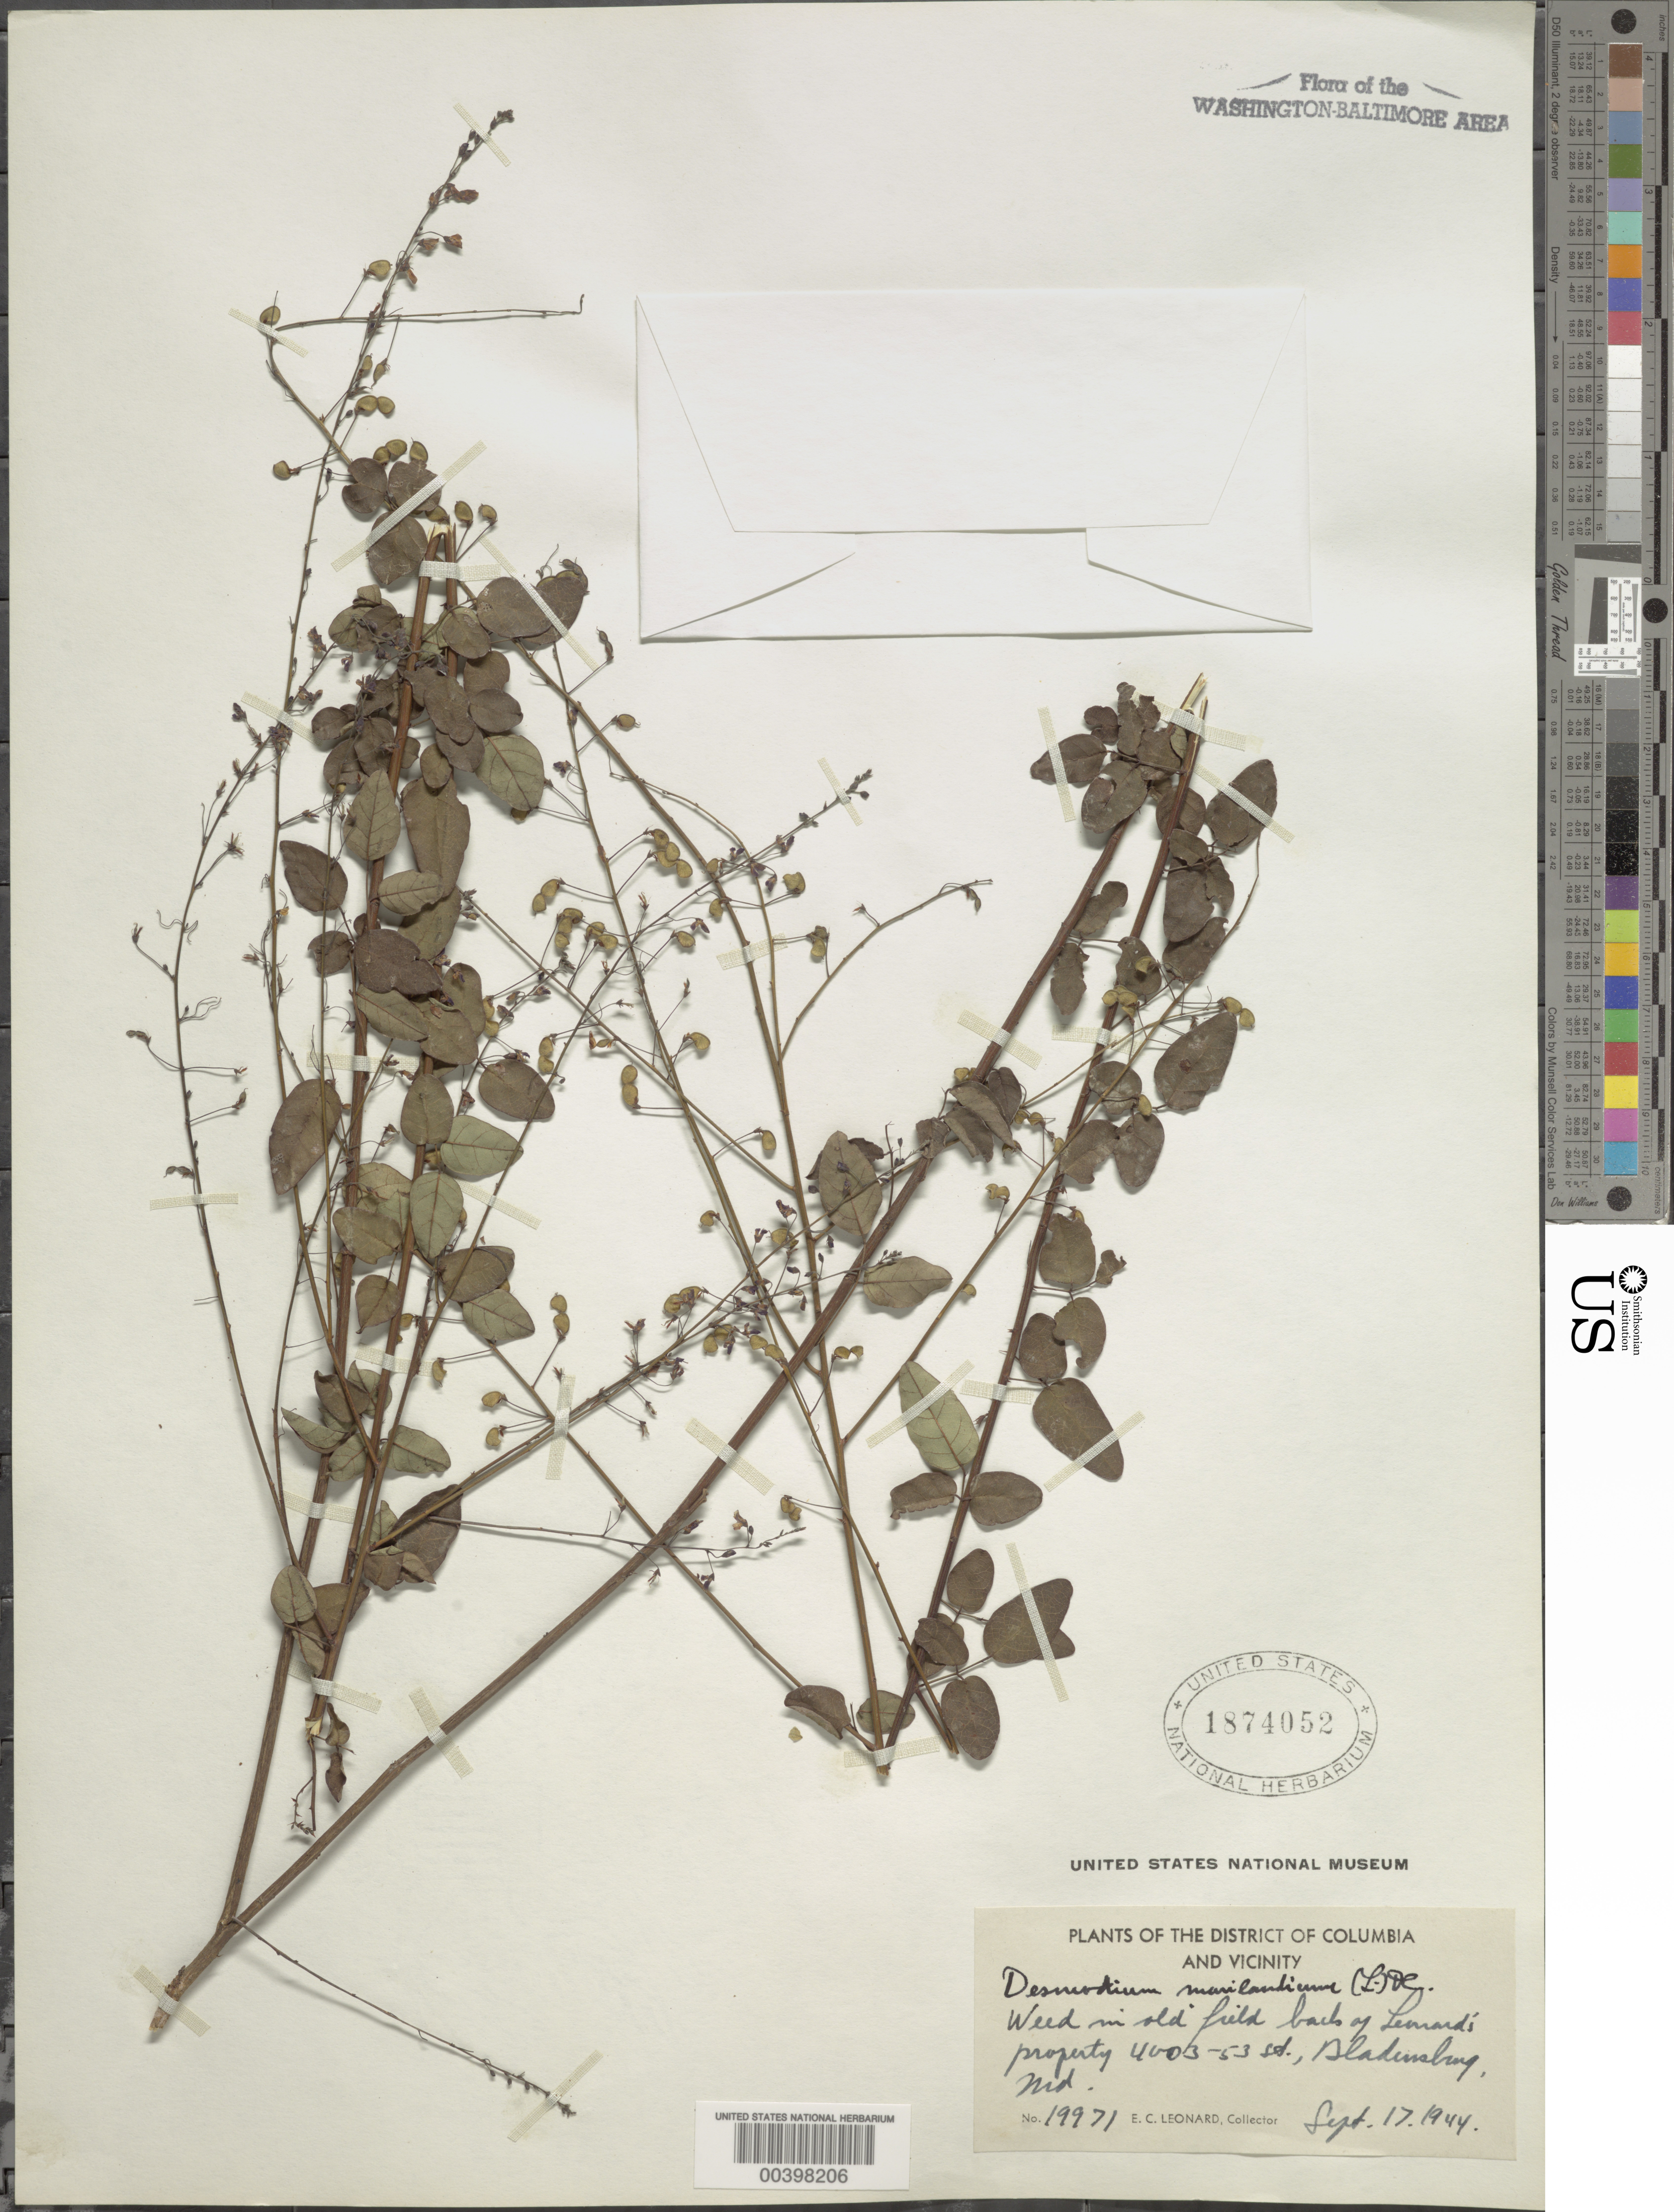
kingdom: Plantae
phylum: Tracheophyta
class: Magnoliopsida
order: Fabales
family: Fabaceae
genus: Desmodium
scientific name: Desmodium marilandicum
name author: Darl.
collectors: E. C. Leonard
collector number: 19971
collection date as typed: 17 Sep 1944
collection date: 1944-09-17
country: United States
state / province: Maryland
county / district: Prince George's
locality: Bladensburg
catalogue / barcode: US 1874052